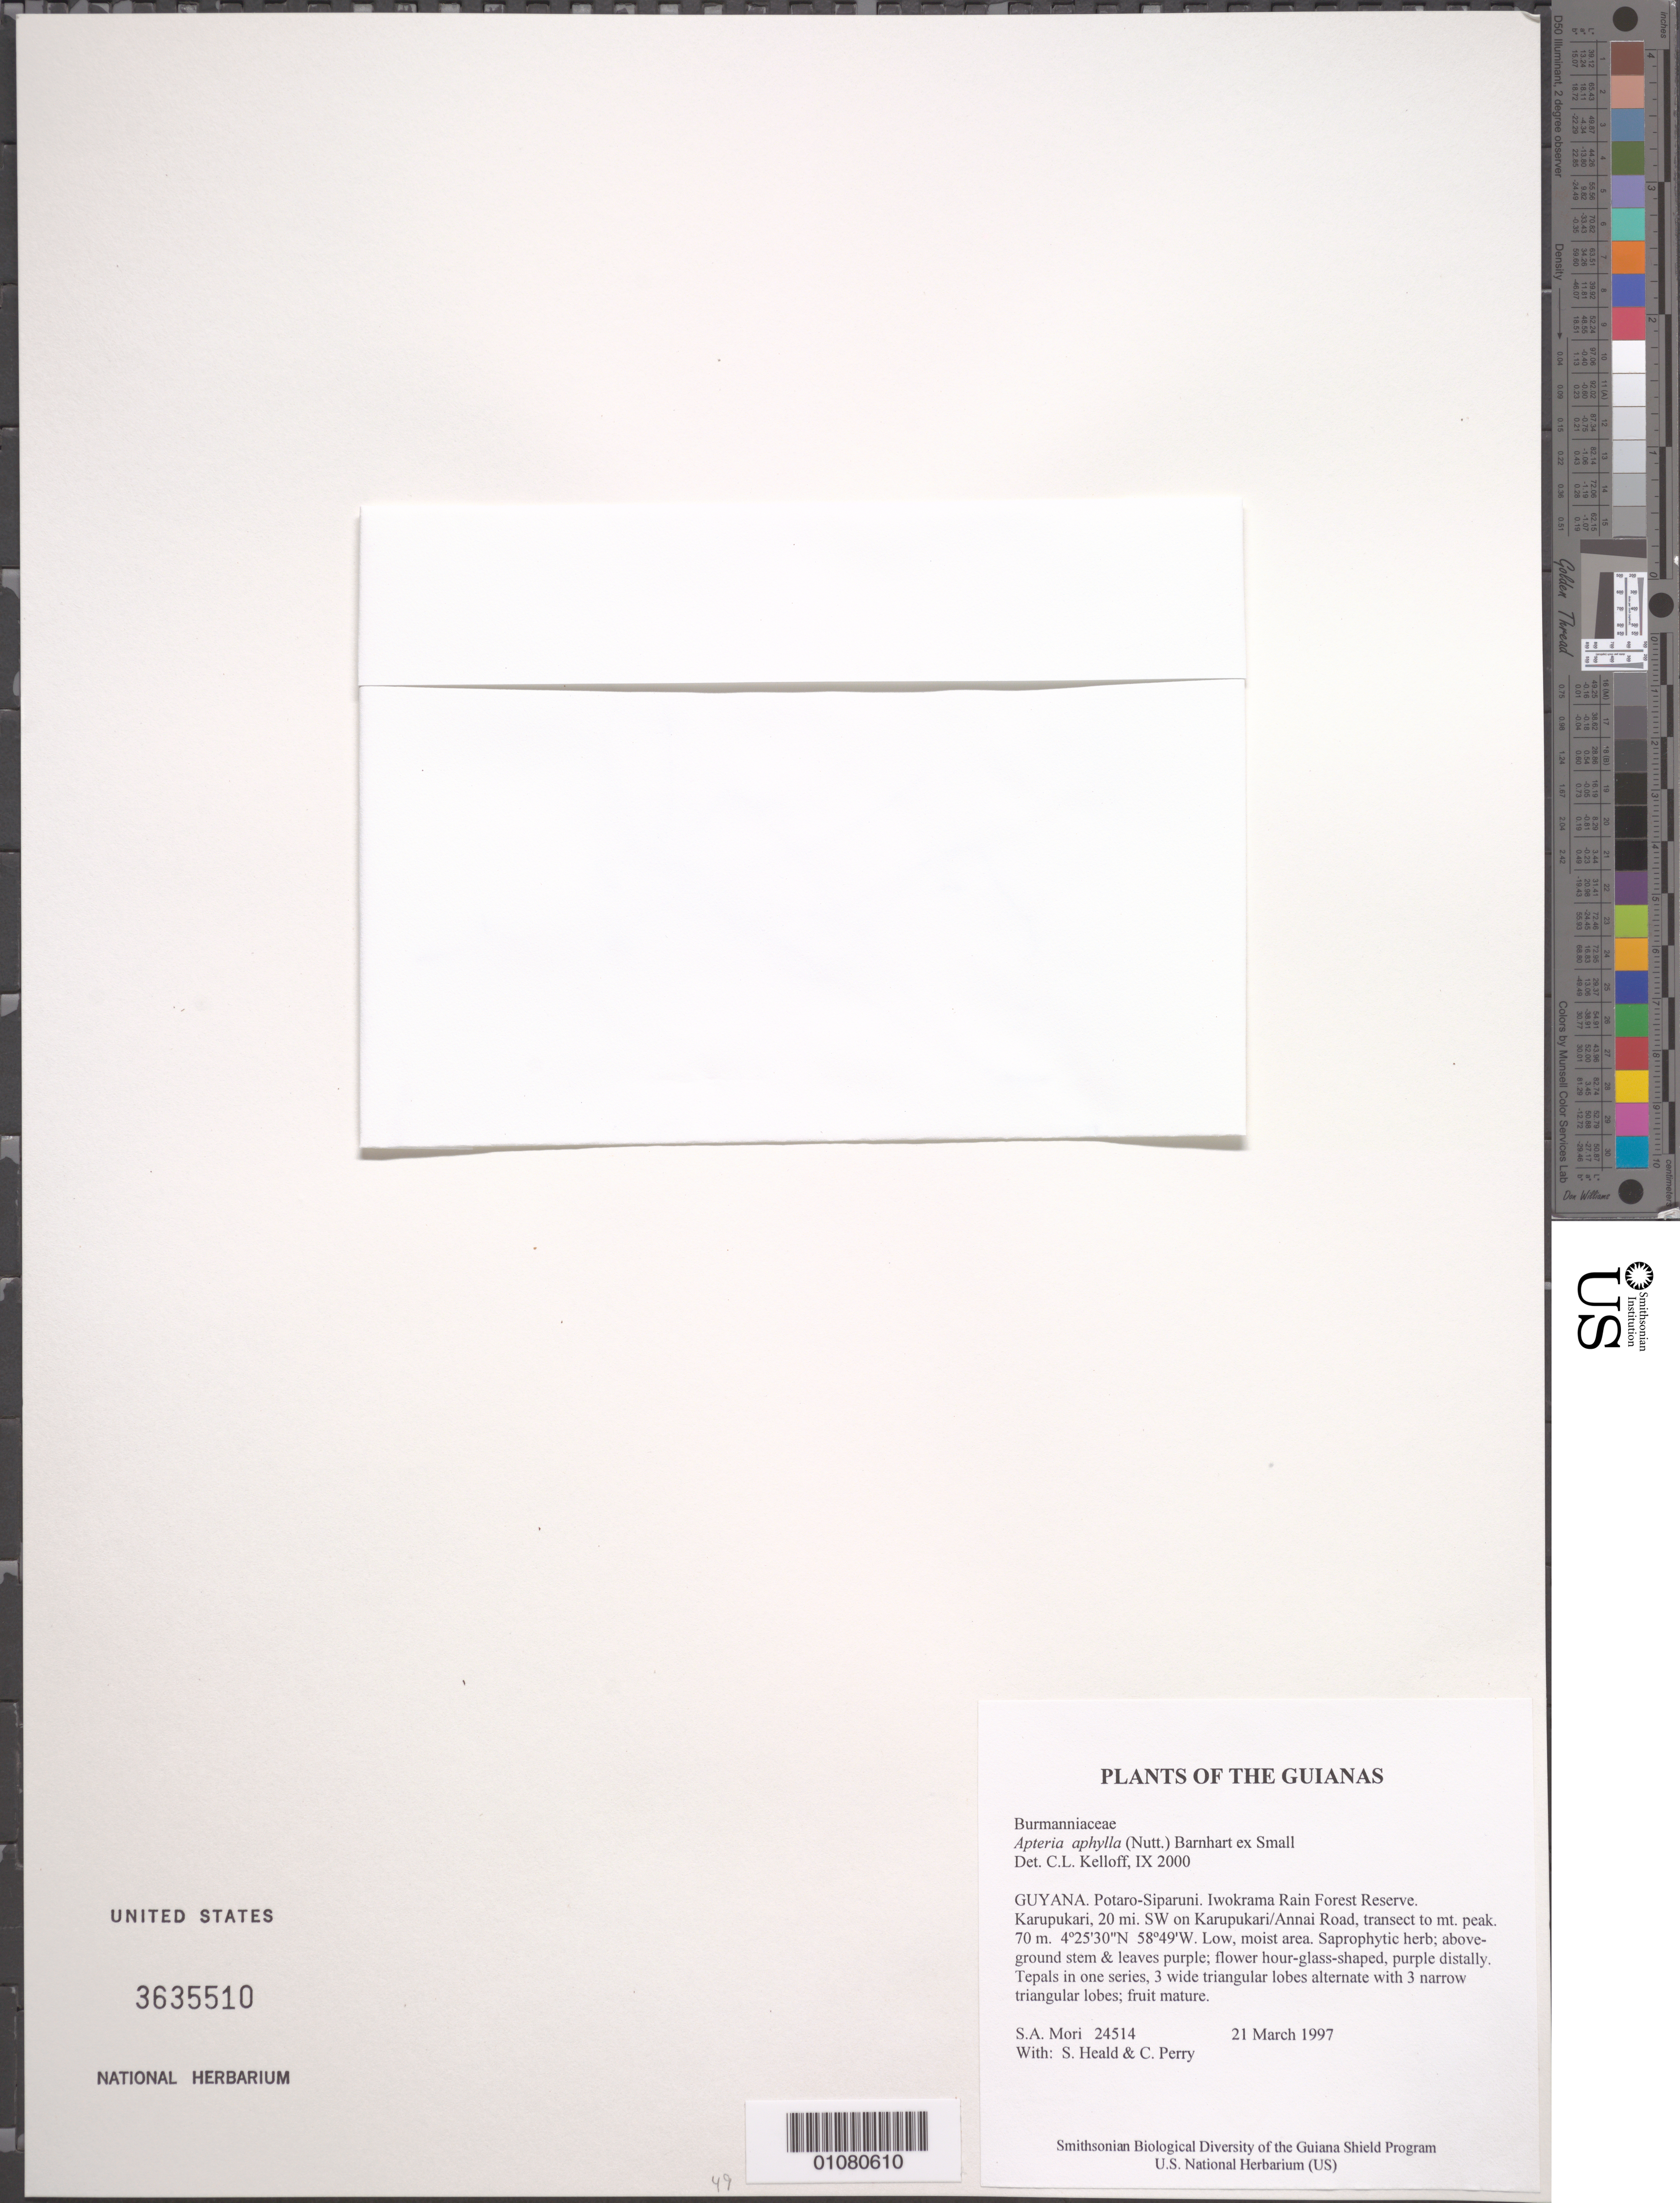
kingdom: Plantae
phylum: Tracheophyta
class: Liliopsida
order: Dioscoreales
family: Burmanniaceae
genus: Apteria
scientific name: Apteria aphylla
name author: (Nutt.) Barnhart ex Small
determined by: Kelloff, Carol L., (US), Smithsonian Institution - National Museum of Natural History (UNITED STATES)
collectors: S. Mori, S. Heald & C. Perry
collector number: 24514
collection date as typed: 21 March 1997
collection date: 1997-03-21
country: Guyana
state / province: Potaro-Siparuni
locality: Iwokrama Rain Forest Reserve. Karupukari, 20 mi. SW on Karupukari/Annai Road, transect to mt. peak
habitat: Low, moist area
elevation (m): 70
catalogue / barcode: US 3635510